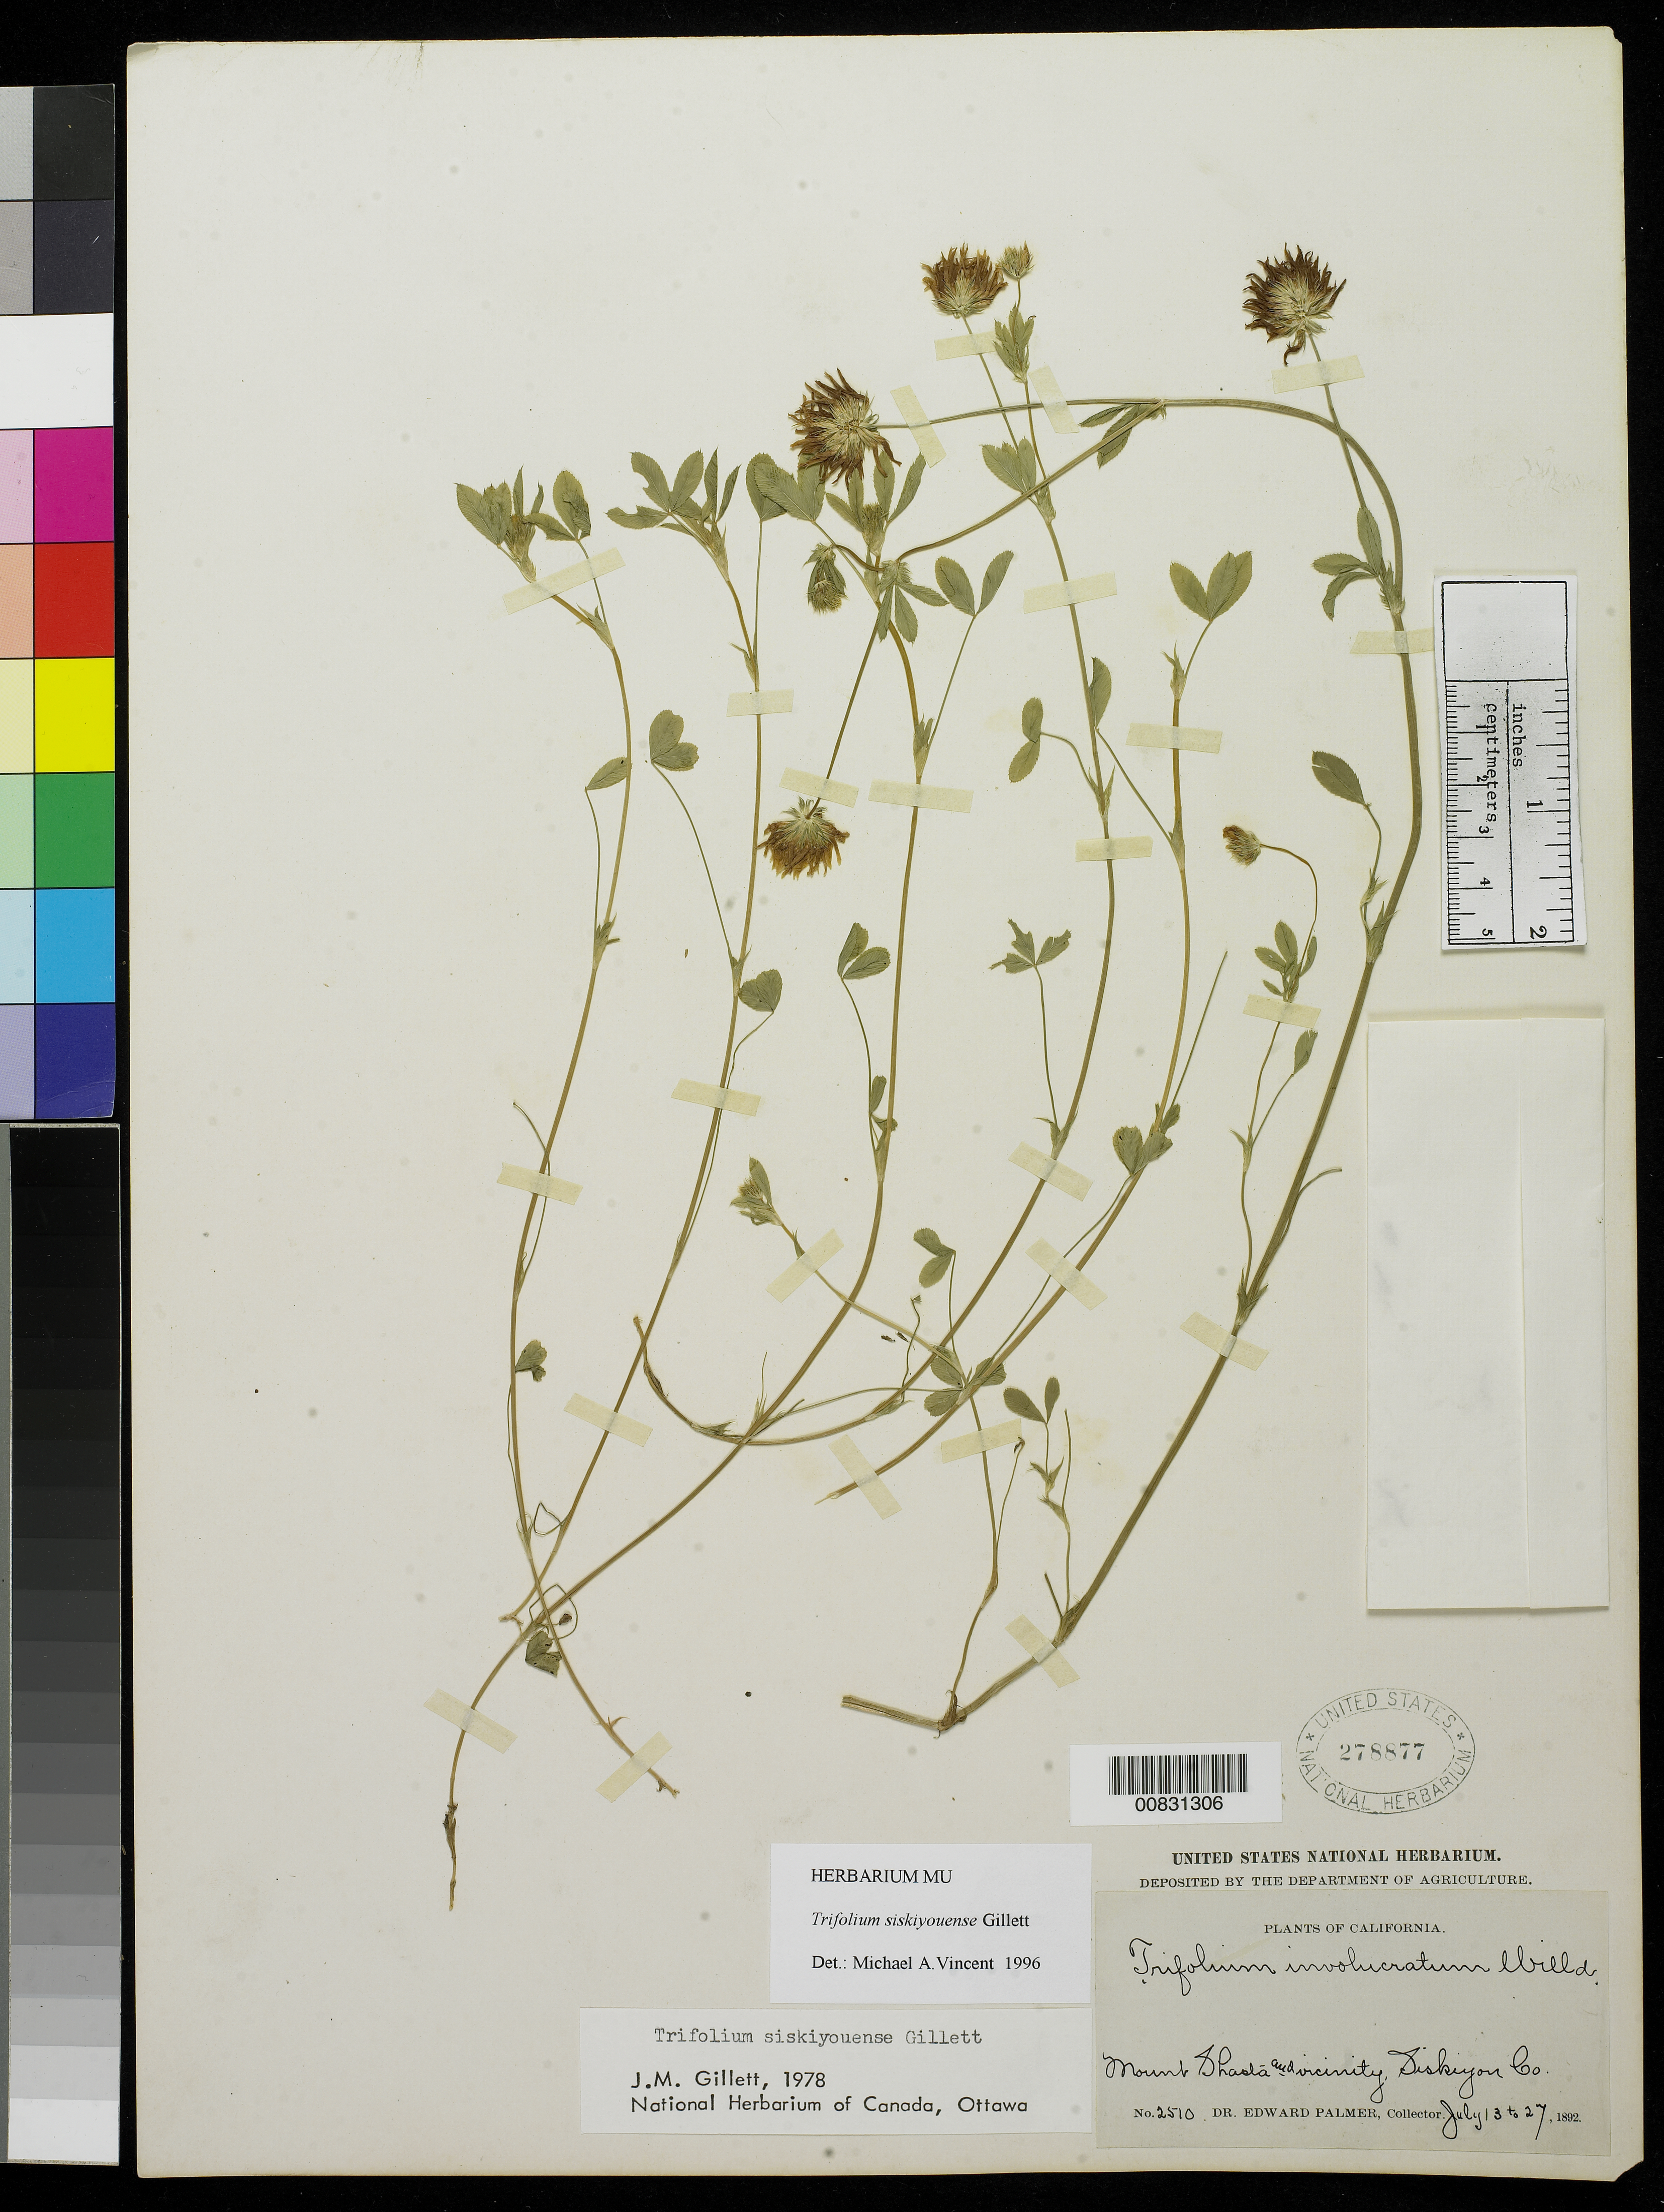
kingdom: Plantae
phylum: Tracheophyta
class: Magnoliopsida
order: Fabales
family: Fabaceae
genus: Trifolium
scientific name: Trifolium siskiyouense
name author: J.M. Gillett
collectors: E. Palmer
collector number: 2510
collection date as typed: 13 Jul 1892 to 27 Jul 1892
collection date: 1892-07-13/1892-07-27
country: United States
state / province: California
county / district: Siskiyou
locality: Mount Shasta and vicinity, Siskiyou County, California.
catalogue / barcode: US 278877